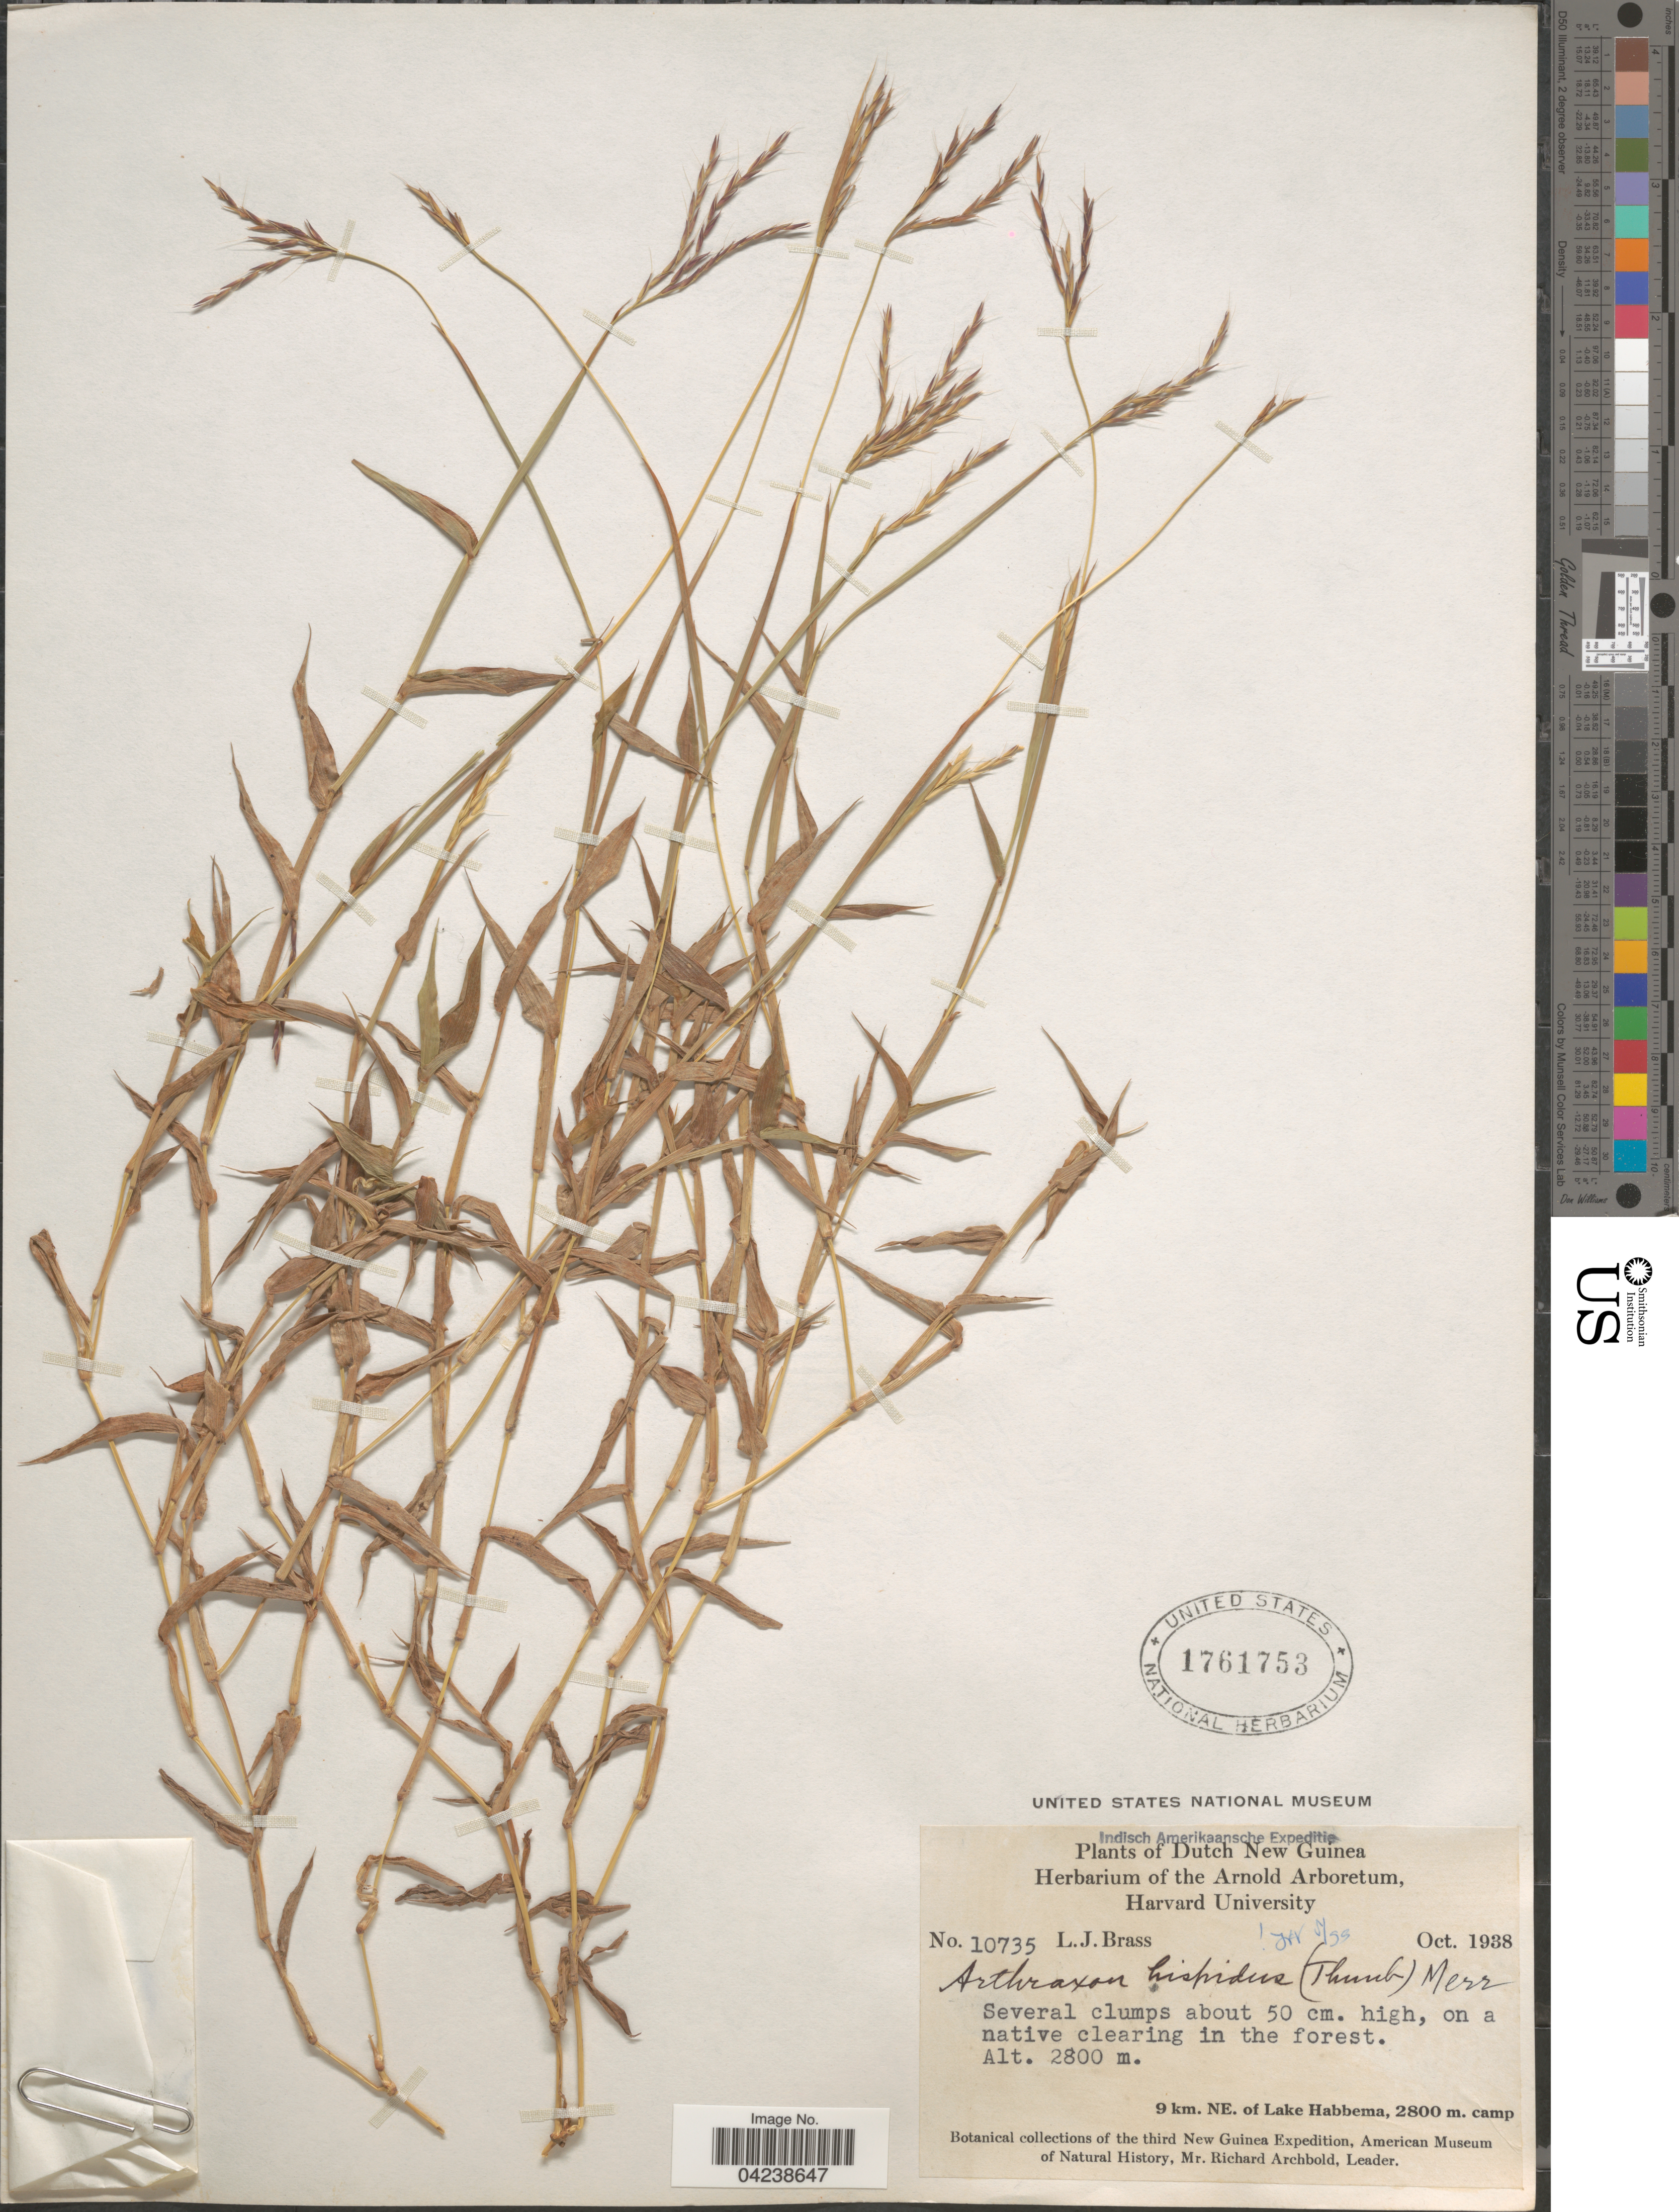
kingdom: Plantae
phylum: Tracheophyta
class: Liliopsida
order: Poales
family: Poaceae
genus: Arthraxon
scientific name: Arthraxon hispidus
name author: (Thunb.) Makino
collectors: L. J. Brass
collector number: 10735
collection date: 1938-10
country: Indonesia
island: New Guinea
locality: Indisch Amerikaansche Expeditie. Dutch New Guinea. 9 km. NE. of Lake Habbema. The third New Guinea Expedition.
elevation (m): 2800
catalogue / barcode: US 1761753